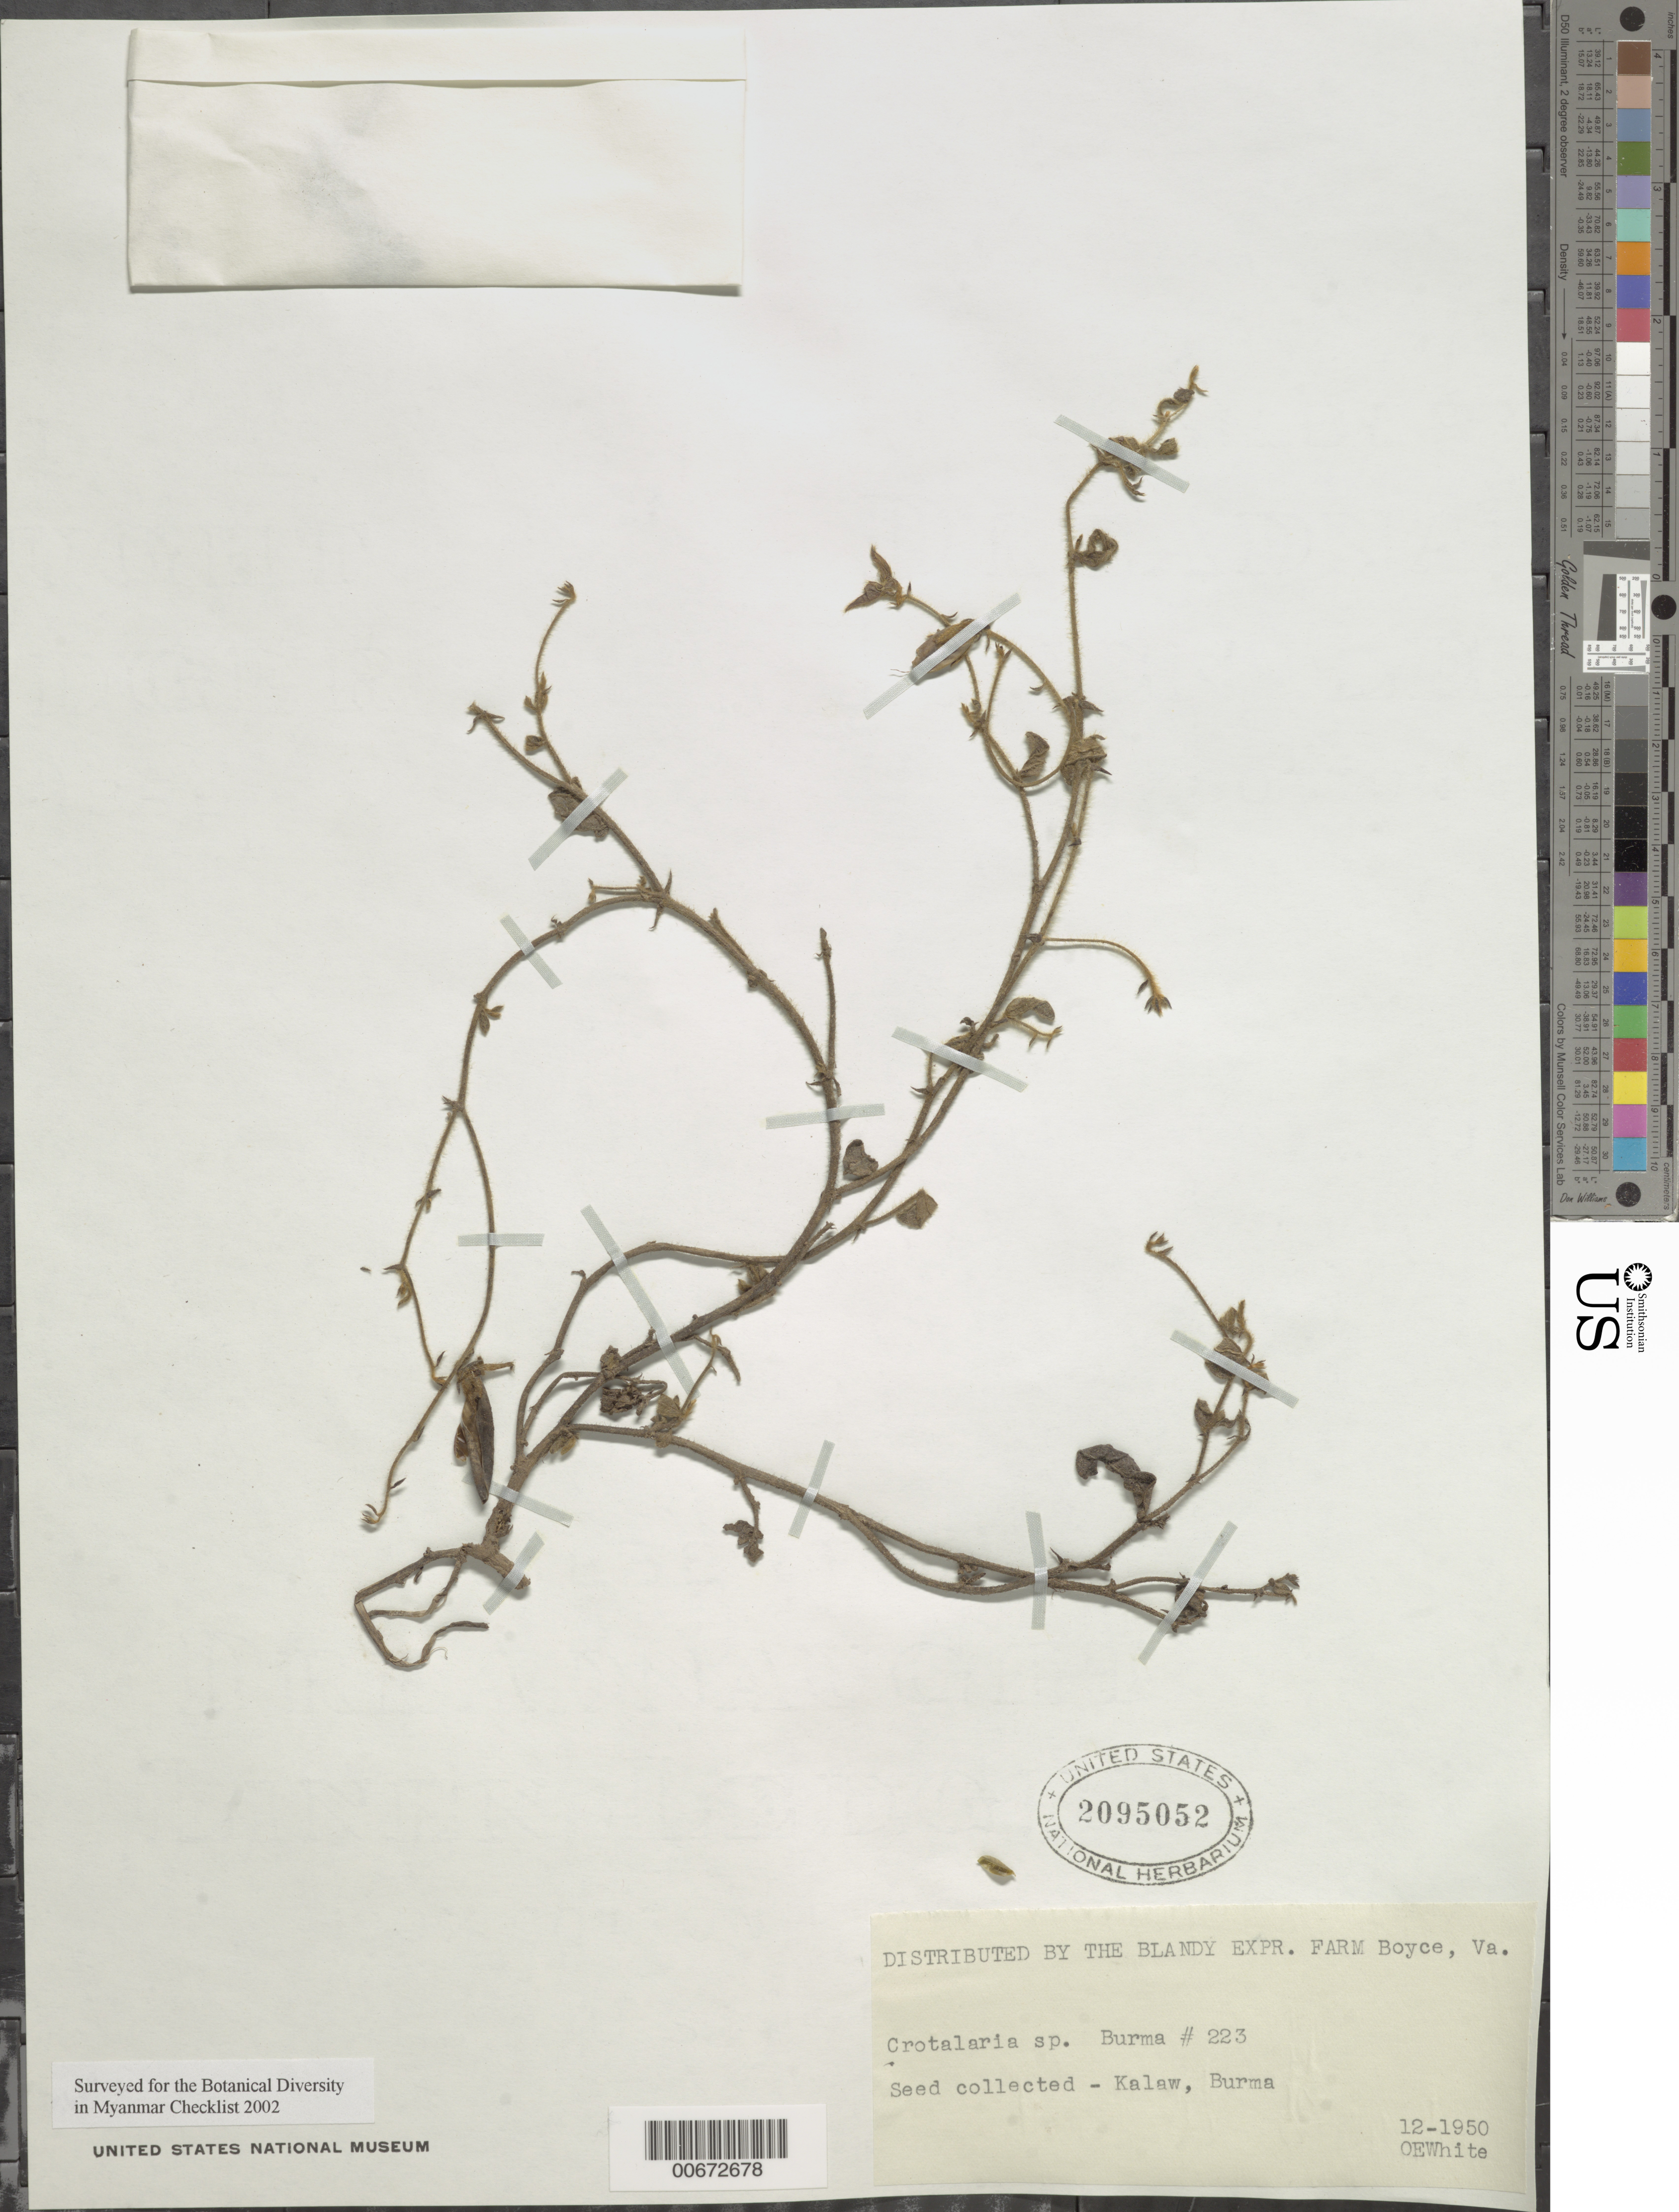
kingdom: Plantae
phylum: Tracheophyta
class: Magnoliopsida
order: Fabales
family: Fabaceae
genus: Crotalaria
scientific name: Crotalaria sp.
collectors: O. E. White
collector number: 223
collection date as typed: Dec 1950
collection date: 1950-12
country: Myanmar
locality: Kalaw.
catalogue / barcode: US 2095052